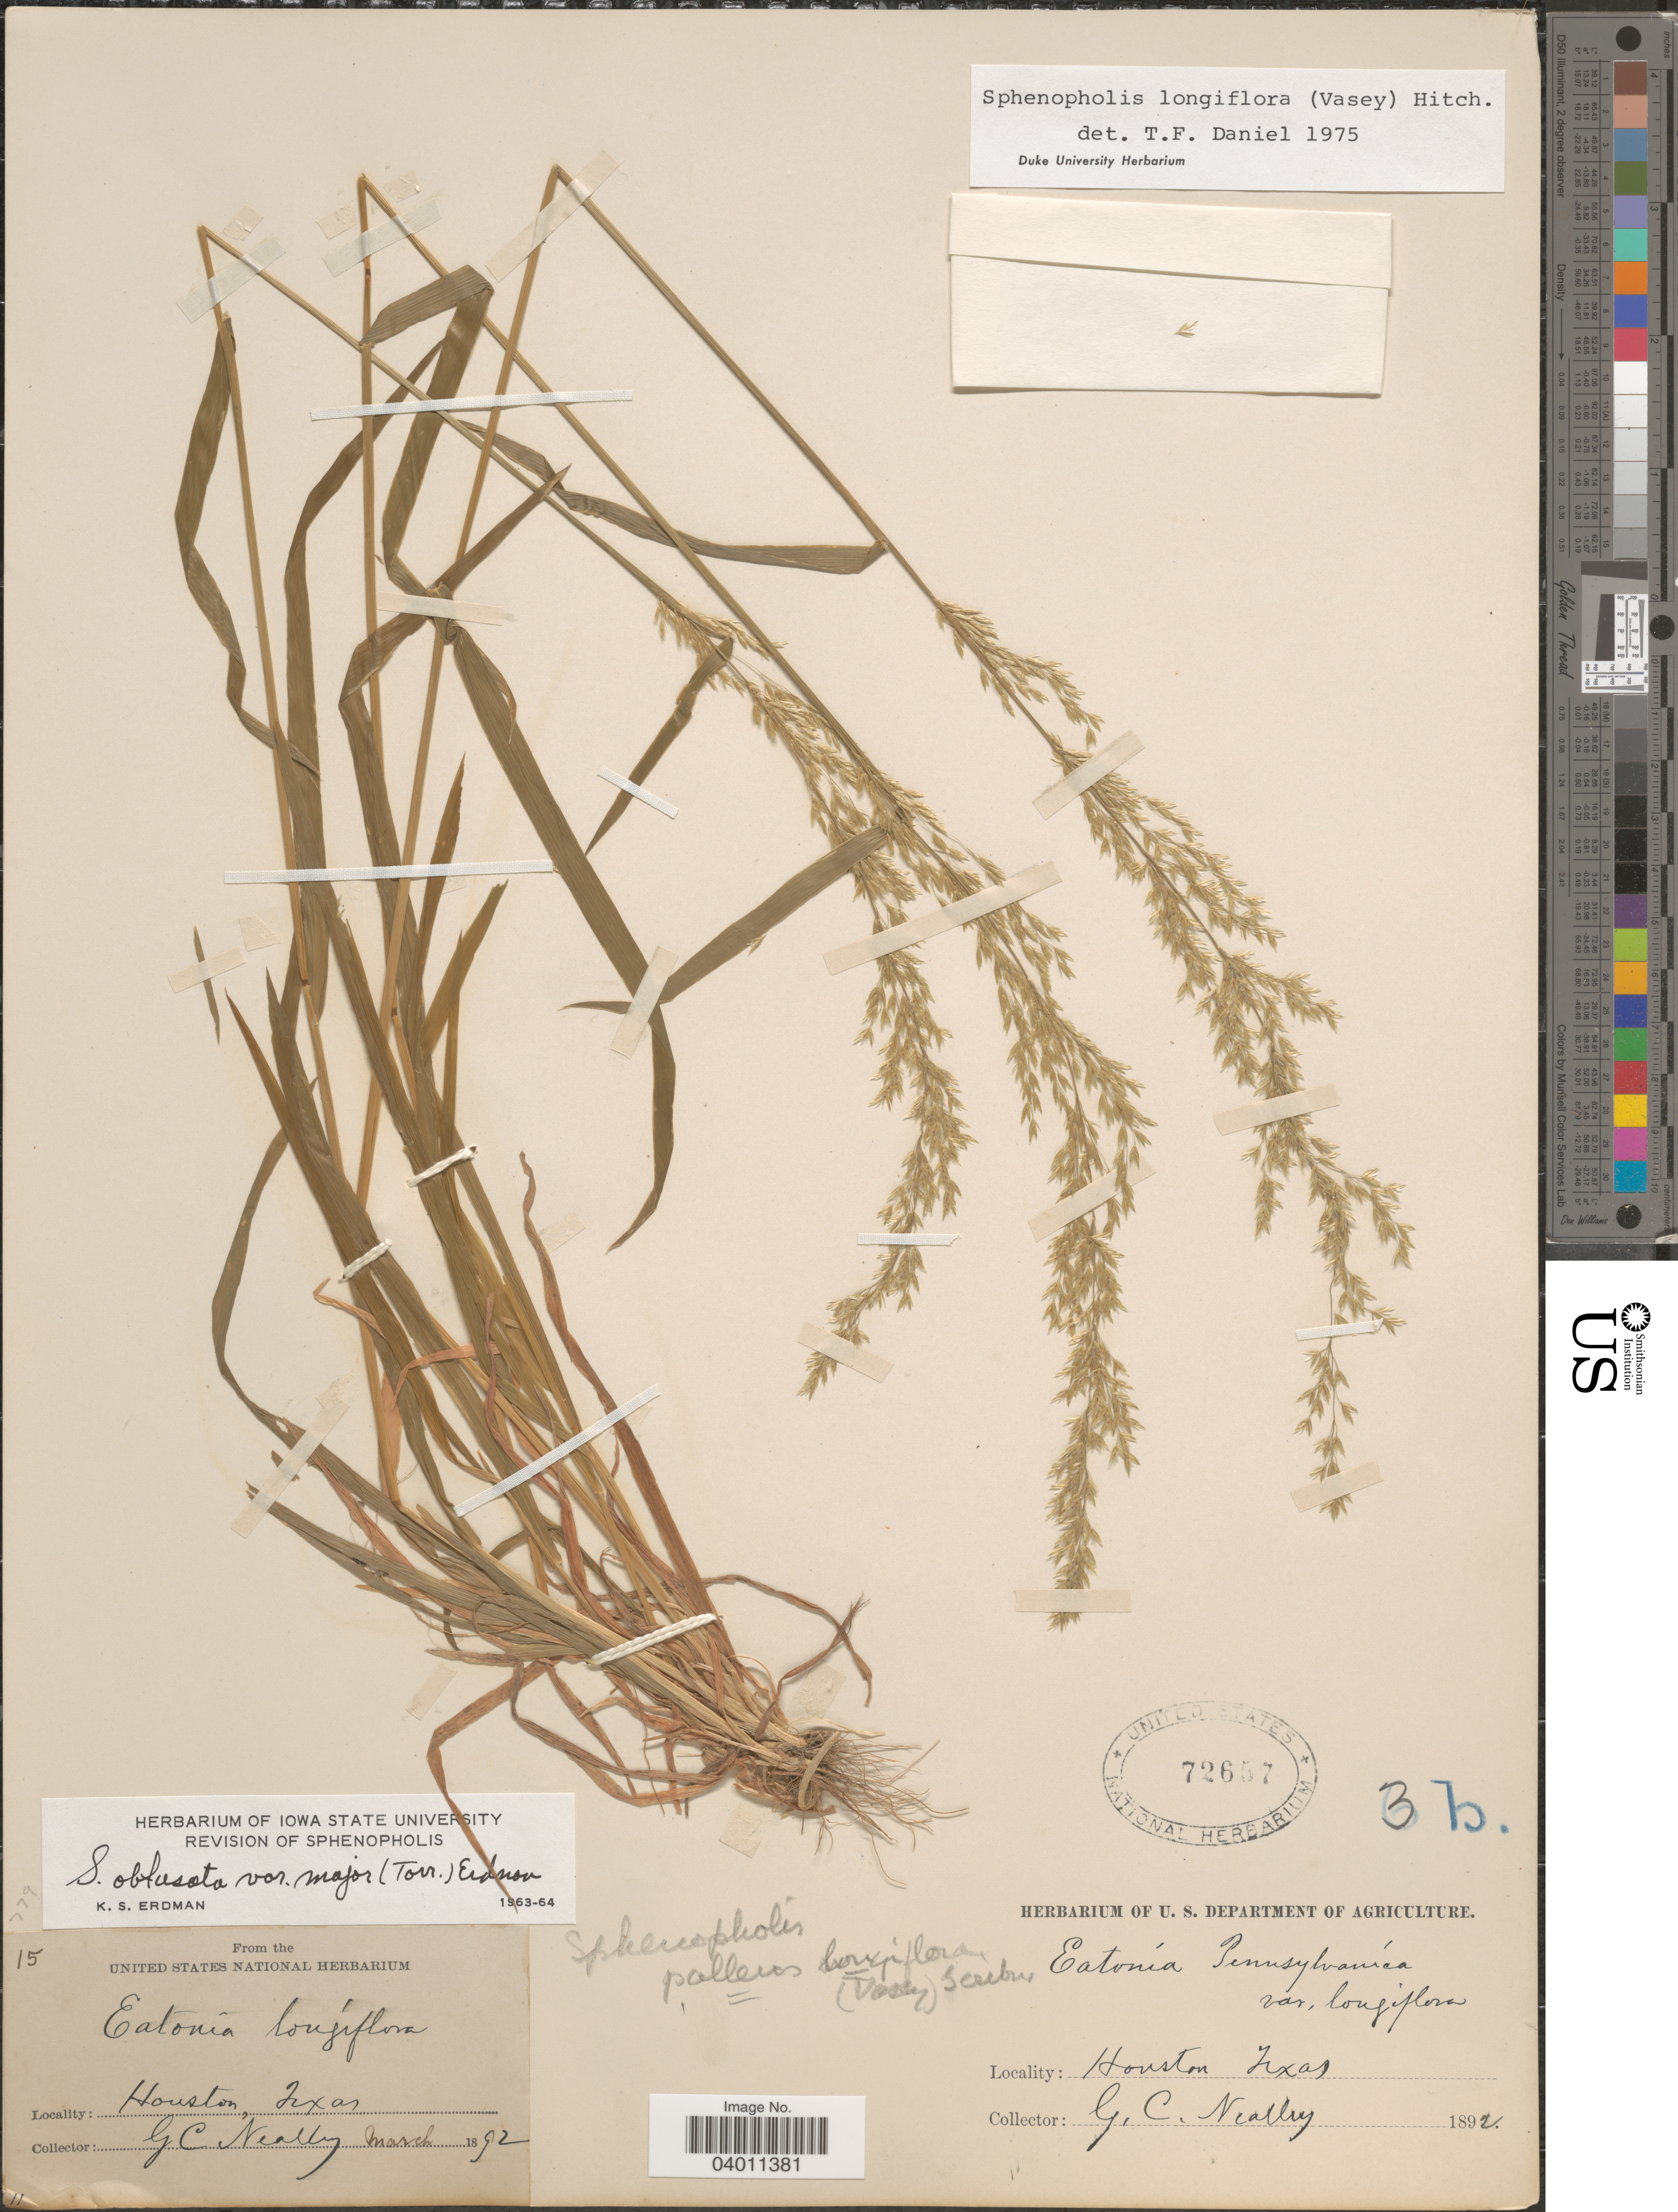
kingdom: Plantae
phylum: Tracheophyta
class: Liliopsida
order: Poales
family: Poaceae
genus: Sphenopholis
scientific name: Sphenopholis longiflora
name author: (Vasey) Hitchc.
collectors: G. C. Nealley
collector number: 15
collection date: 1892-03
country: United States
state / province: Texas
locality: Houston.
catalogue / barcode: US 72657